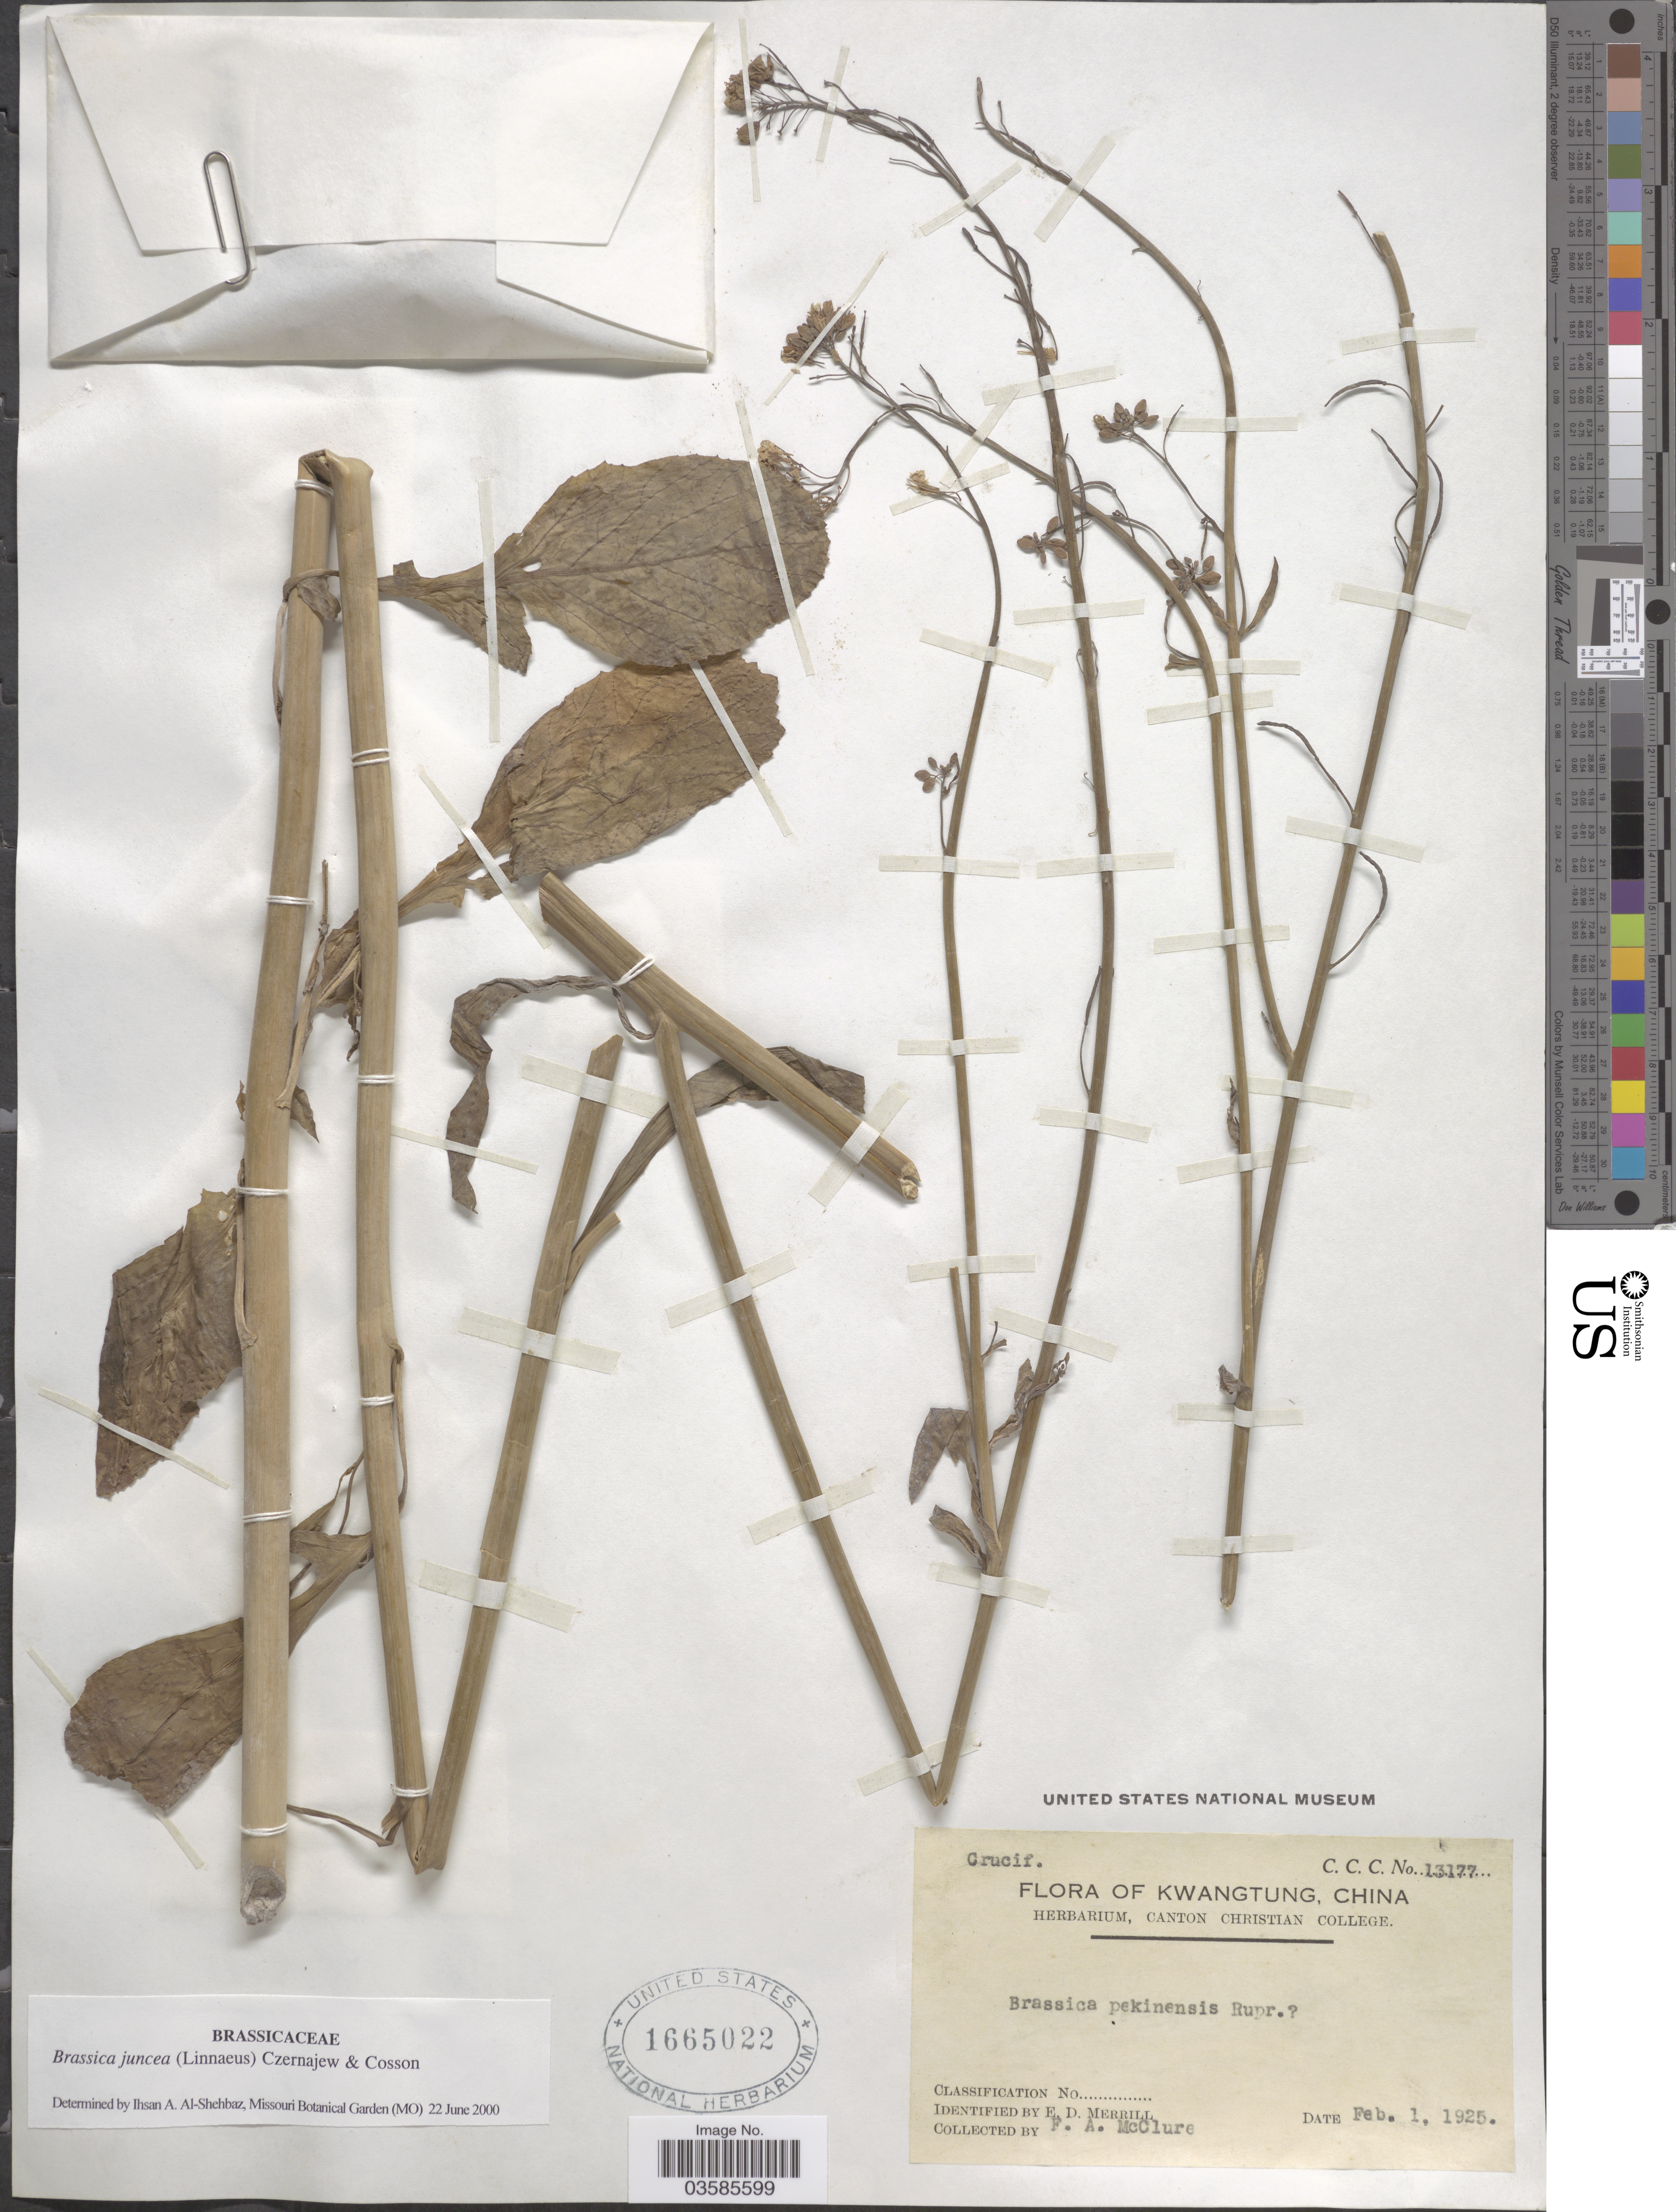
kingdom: Plantae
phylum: Tracheophyta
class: Magnoliopsida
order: Brassicales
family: Brassicaceae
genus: Brassica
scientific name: Brassica juncea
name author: (L.) Czern.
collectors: F. A. McClure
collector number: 13177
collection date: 1925-02-01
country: China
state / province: Guangdong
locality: Kwangtung.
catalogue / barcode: US 1665022